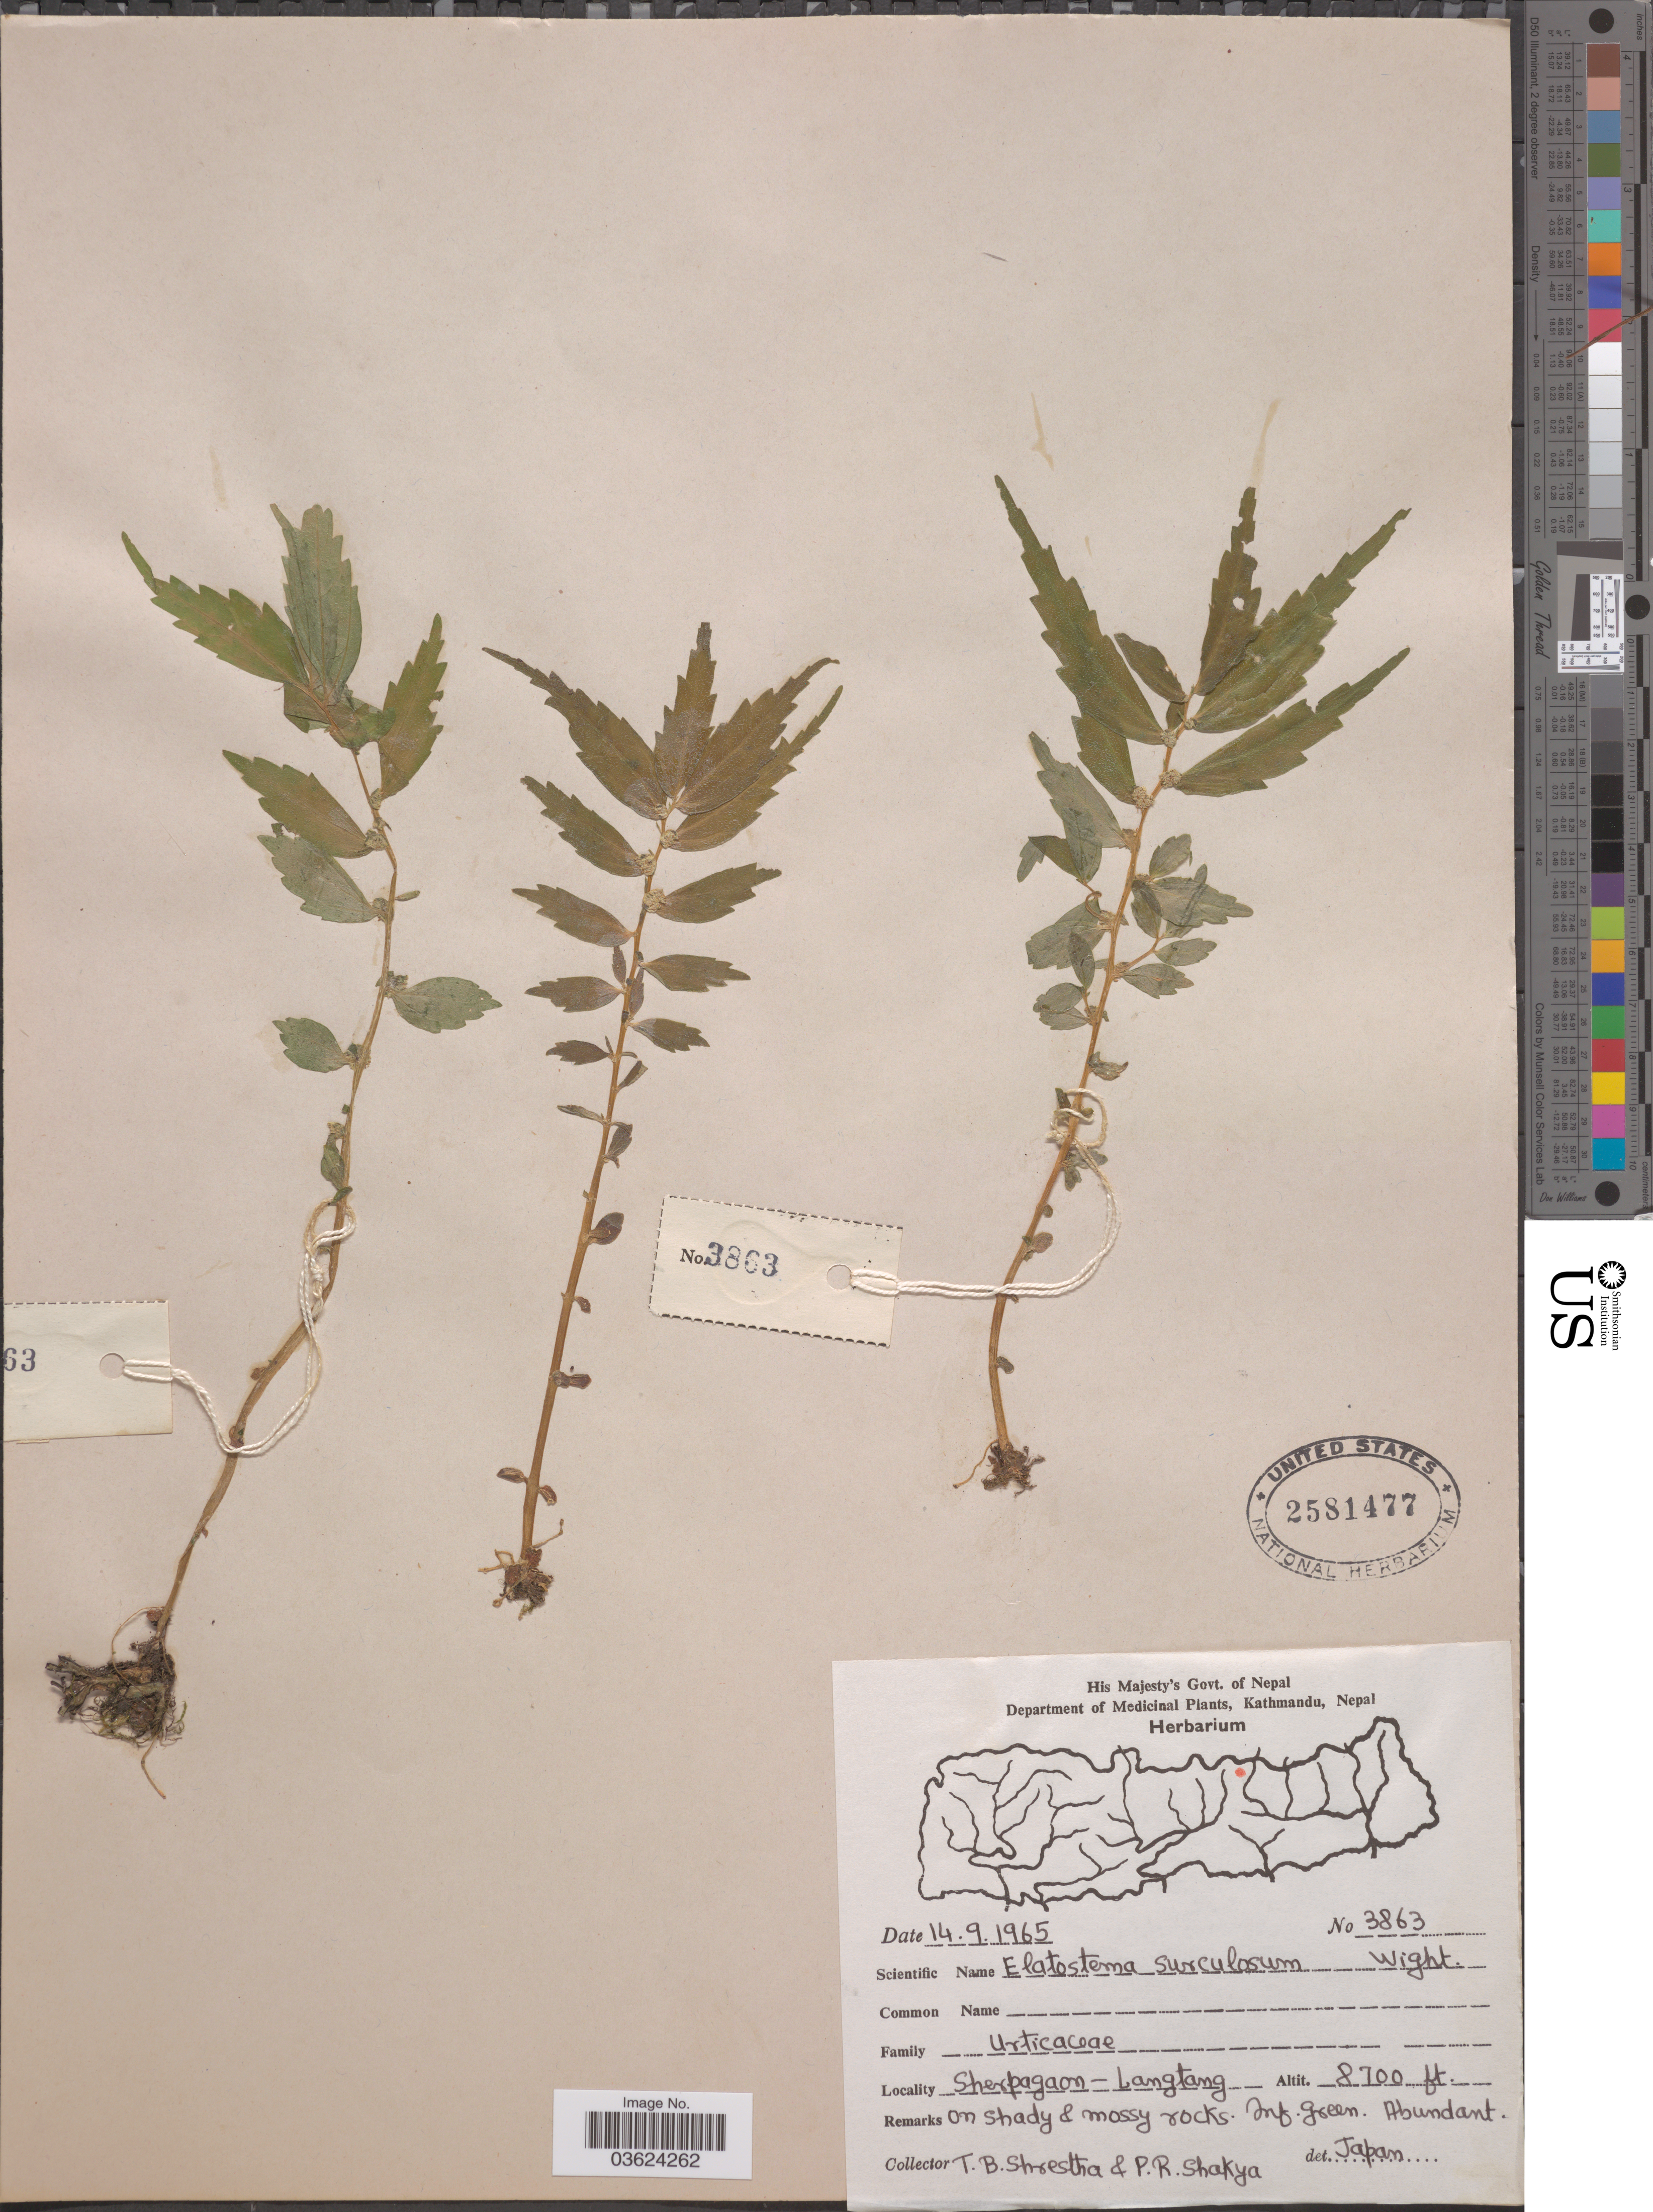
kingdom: Plantae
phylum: Tracheophyta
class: Magnoliopsida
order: Rosales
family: Urticaceae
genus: Elatostema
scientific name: Elatostema surculosum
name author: Wight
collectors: T. B. Shrestha & P. Shakya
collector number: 3863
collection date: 1965-09-14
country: Nepal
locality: Sherpagaon-Langtang.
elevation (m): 2652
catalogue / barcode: US 2581477